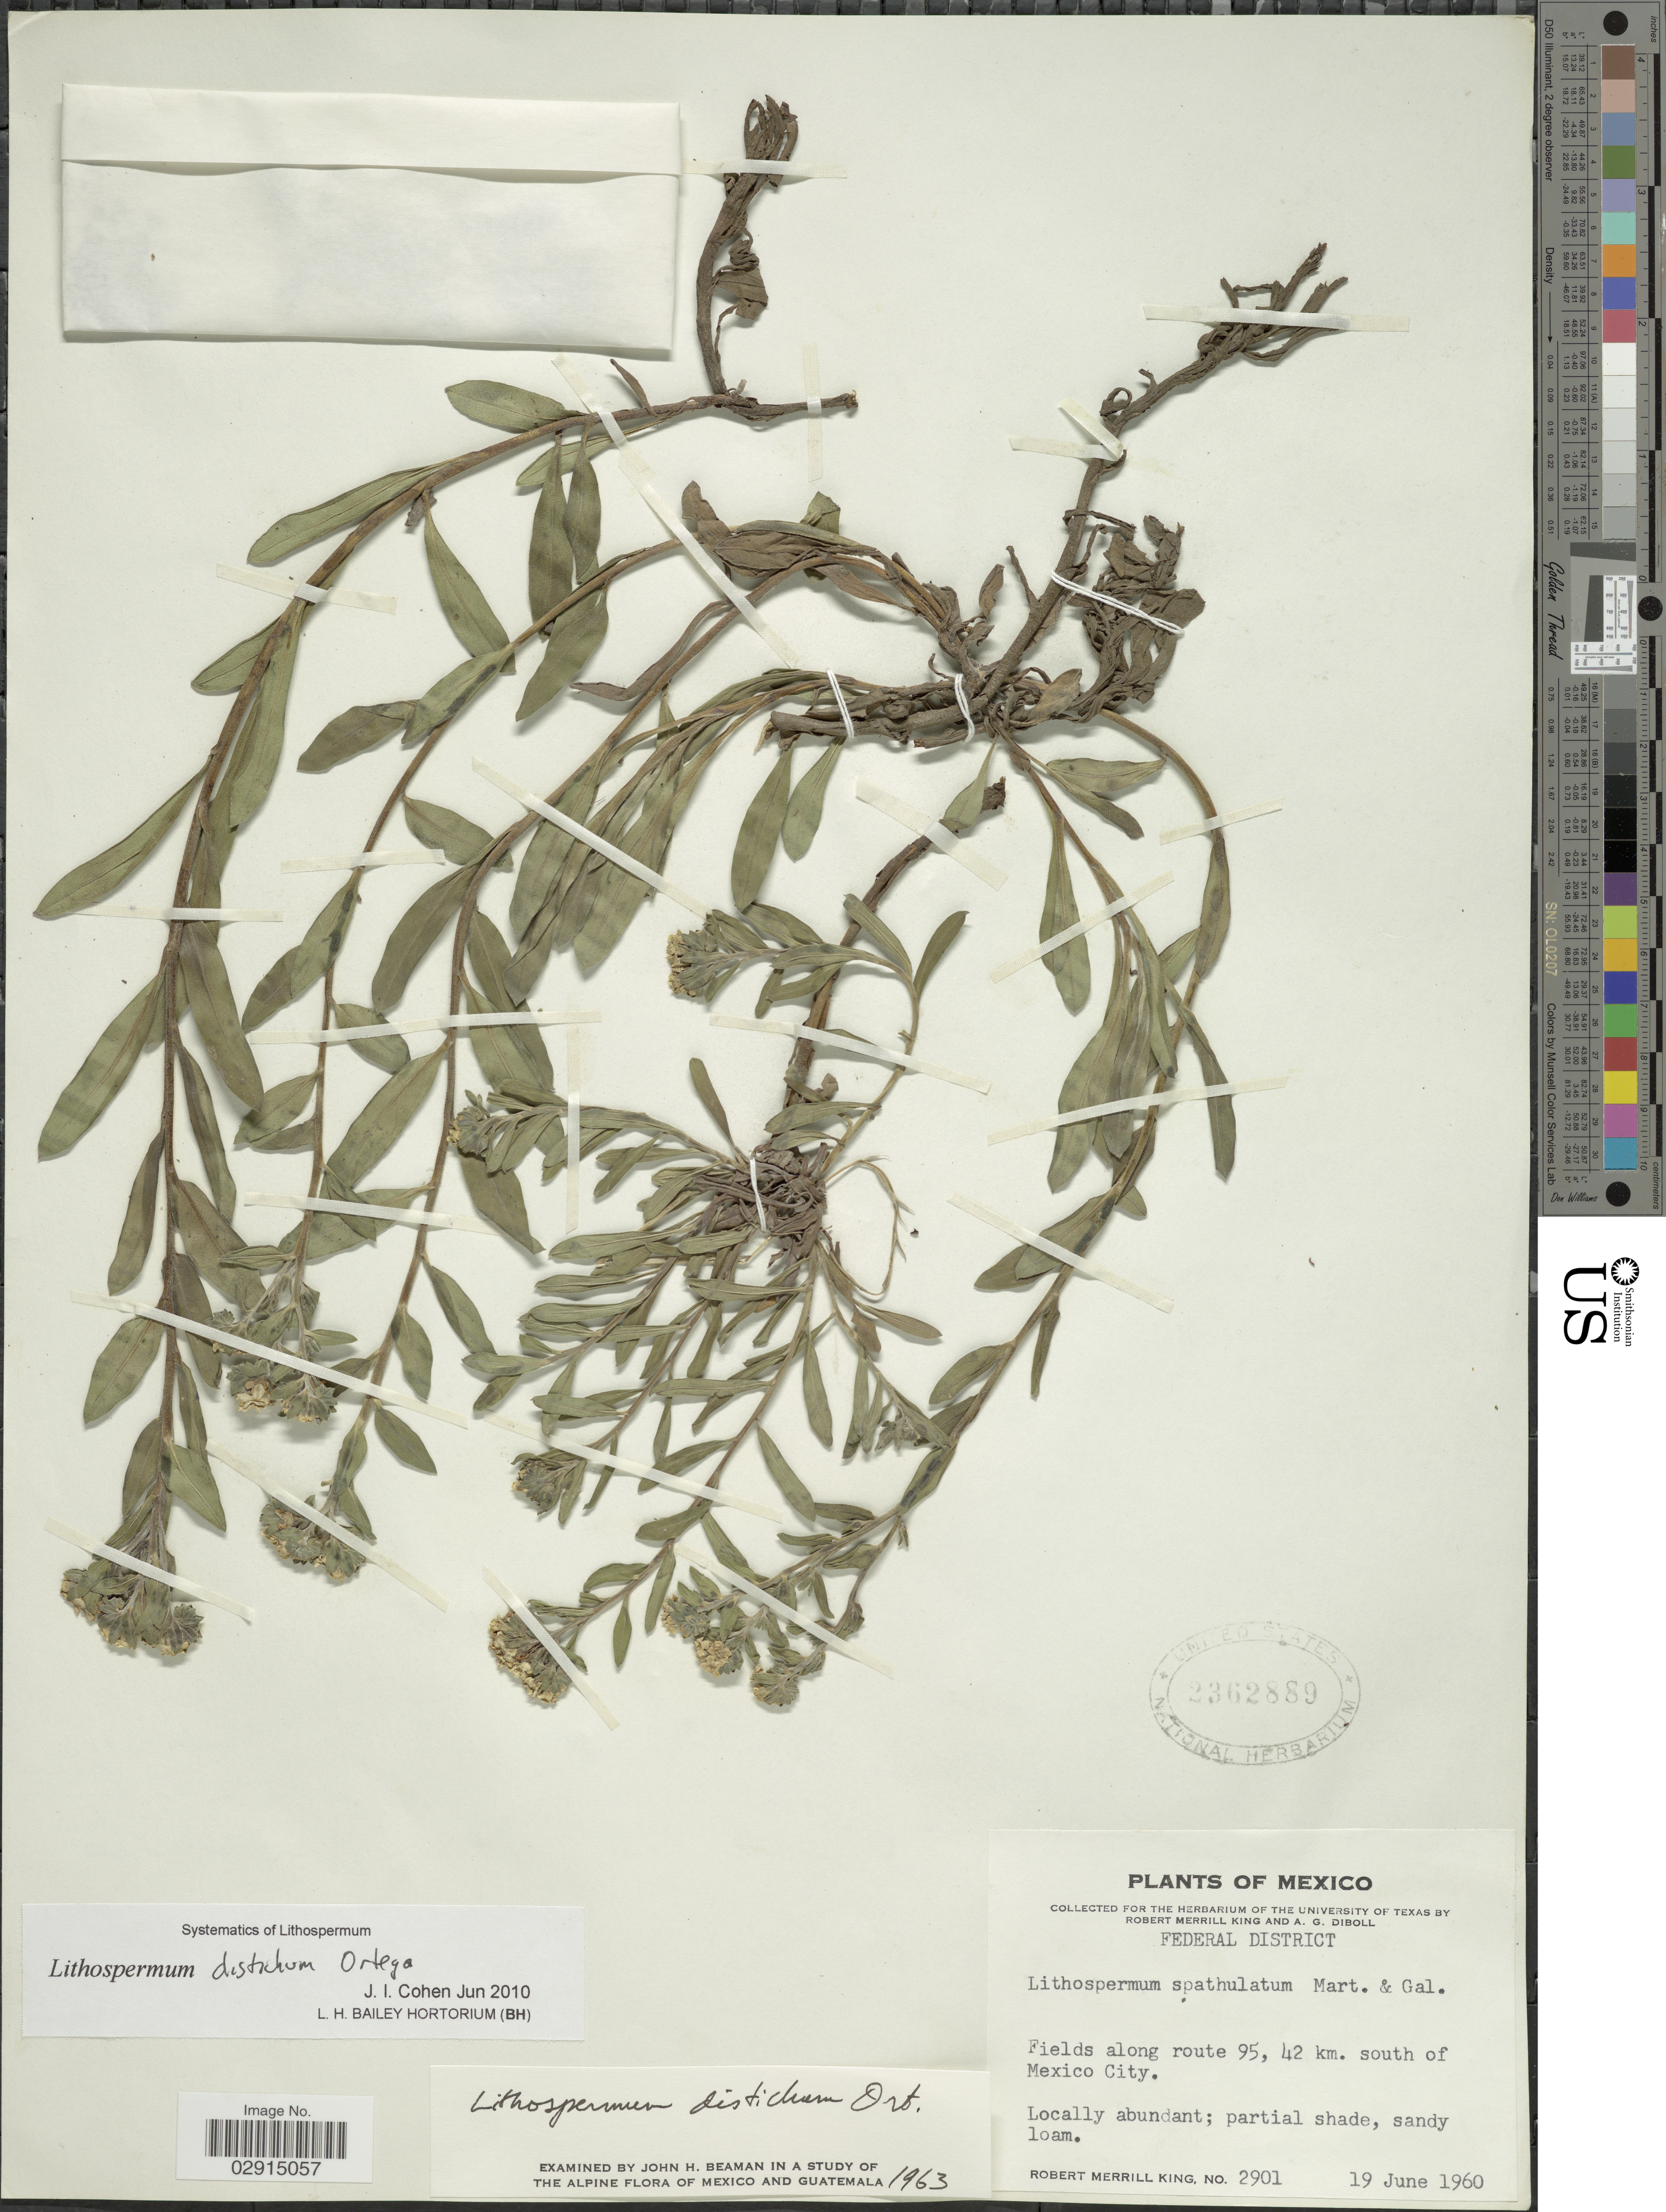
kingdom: Plantae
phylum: Tracheophyta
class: Magnoliopsida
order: Boraginales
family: Boraginaceae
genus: Lithospermum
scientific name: Lithospermum distichum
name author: Ortega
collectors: R. M. King & A. Diboll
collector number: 2901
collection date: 1960-06-19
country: Mexico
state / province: Distrito Federal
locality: Federal District. Fields along route 95, 42 km. south of Mexico City.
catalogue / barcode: US 2362889